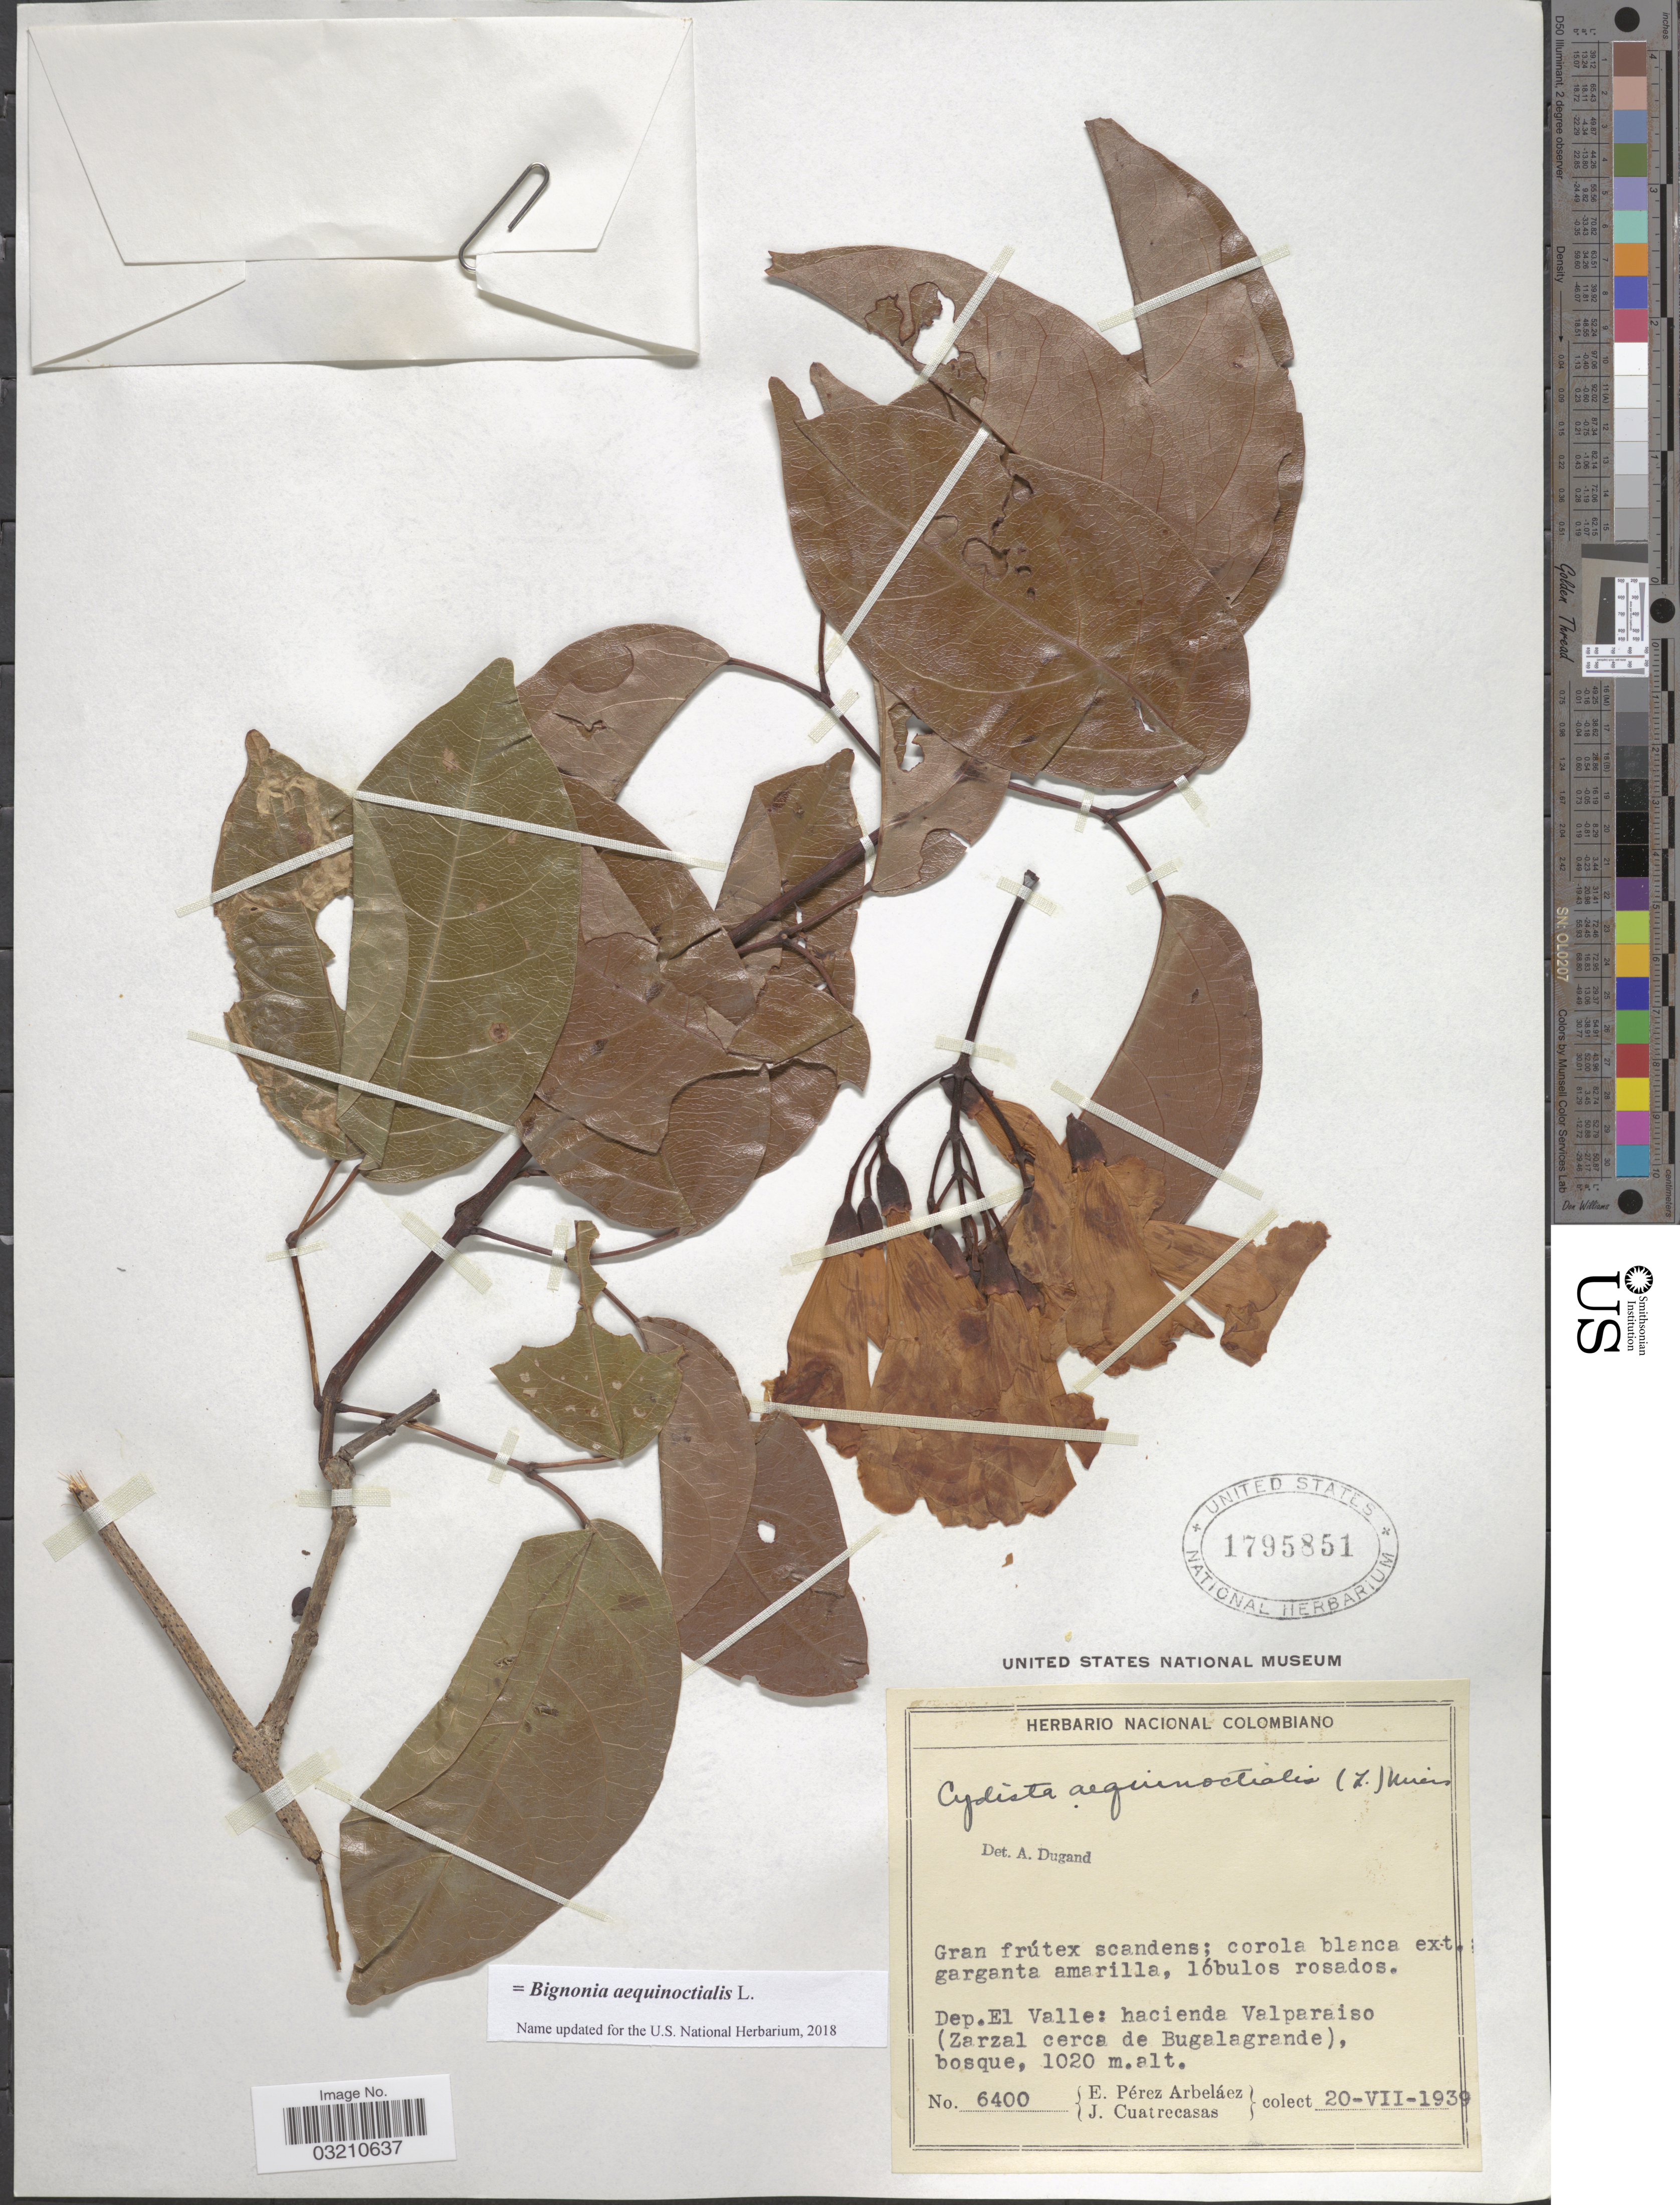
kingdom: Plantae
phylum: Tracheophyta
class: Magnoliopsida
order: Lamiales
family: Bignoniaceae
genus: Bignonia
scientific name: Bignonia aequinoctialis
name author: L.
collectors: E. Pérez Arbeláez & J. Cuatrecasas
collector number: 6400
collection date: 1939-07-20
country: Colombia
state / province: Valle del Cauca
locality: Dep. El Valle: hacienda Valparaiso (Zarzal cerca de Bugalagrande).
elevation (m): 1020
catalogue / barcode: US 1795851